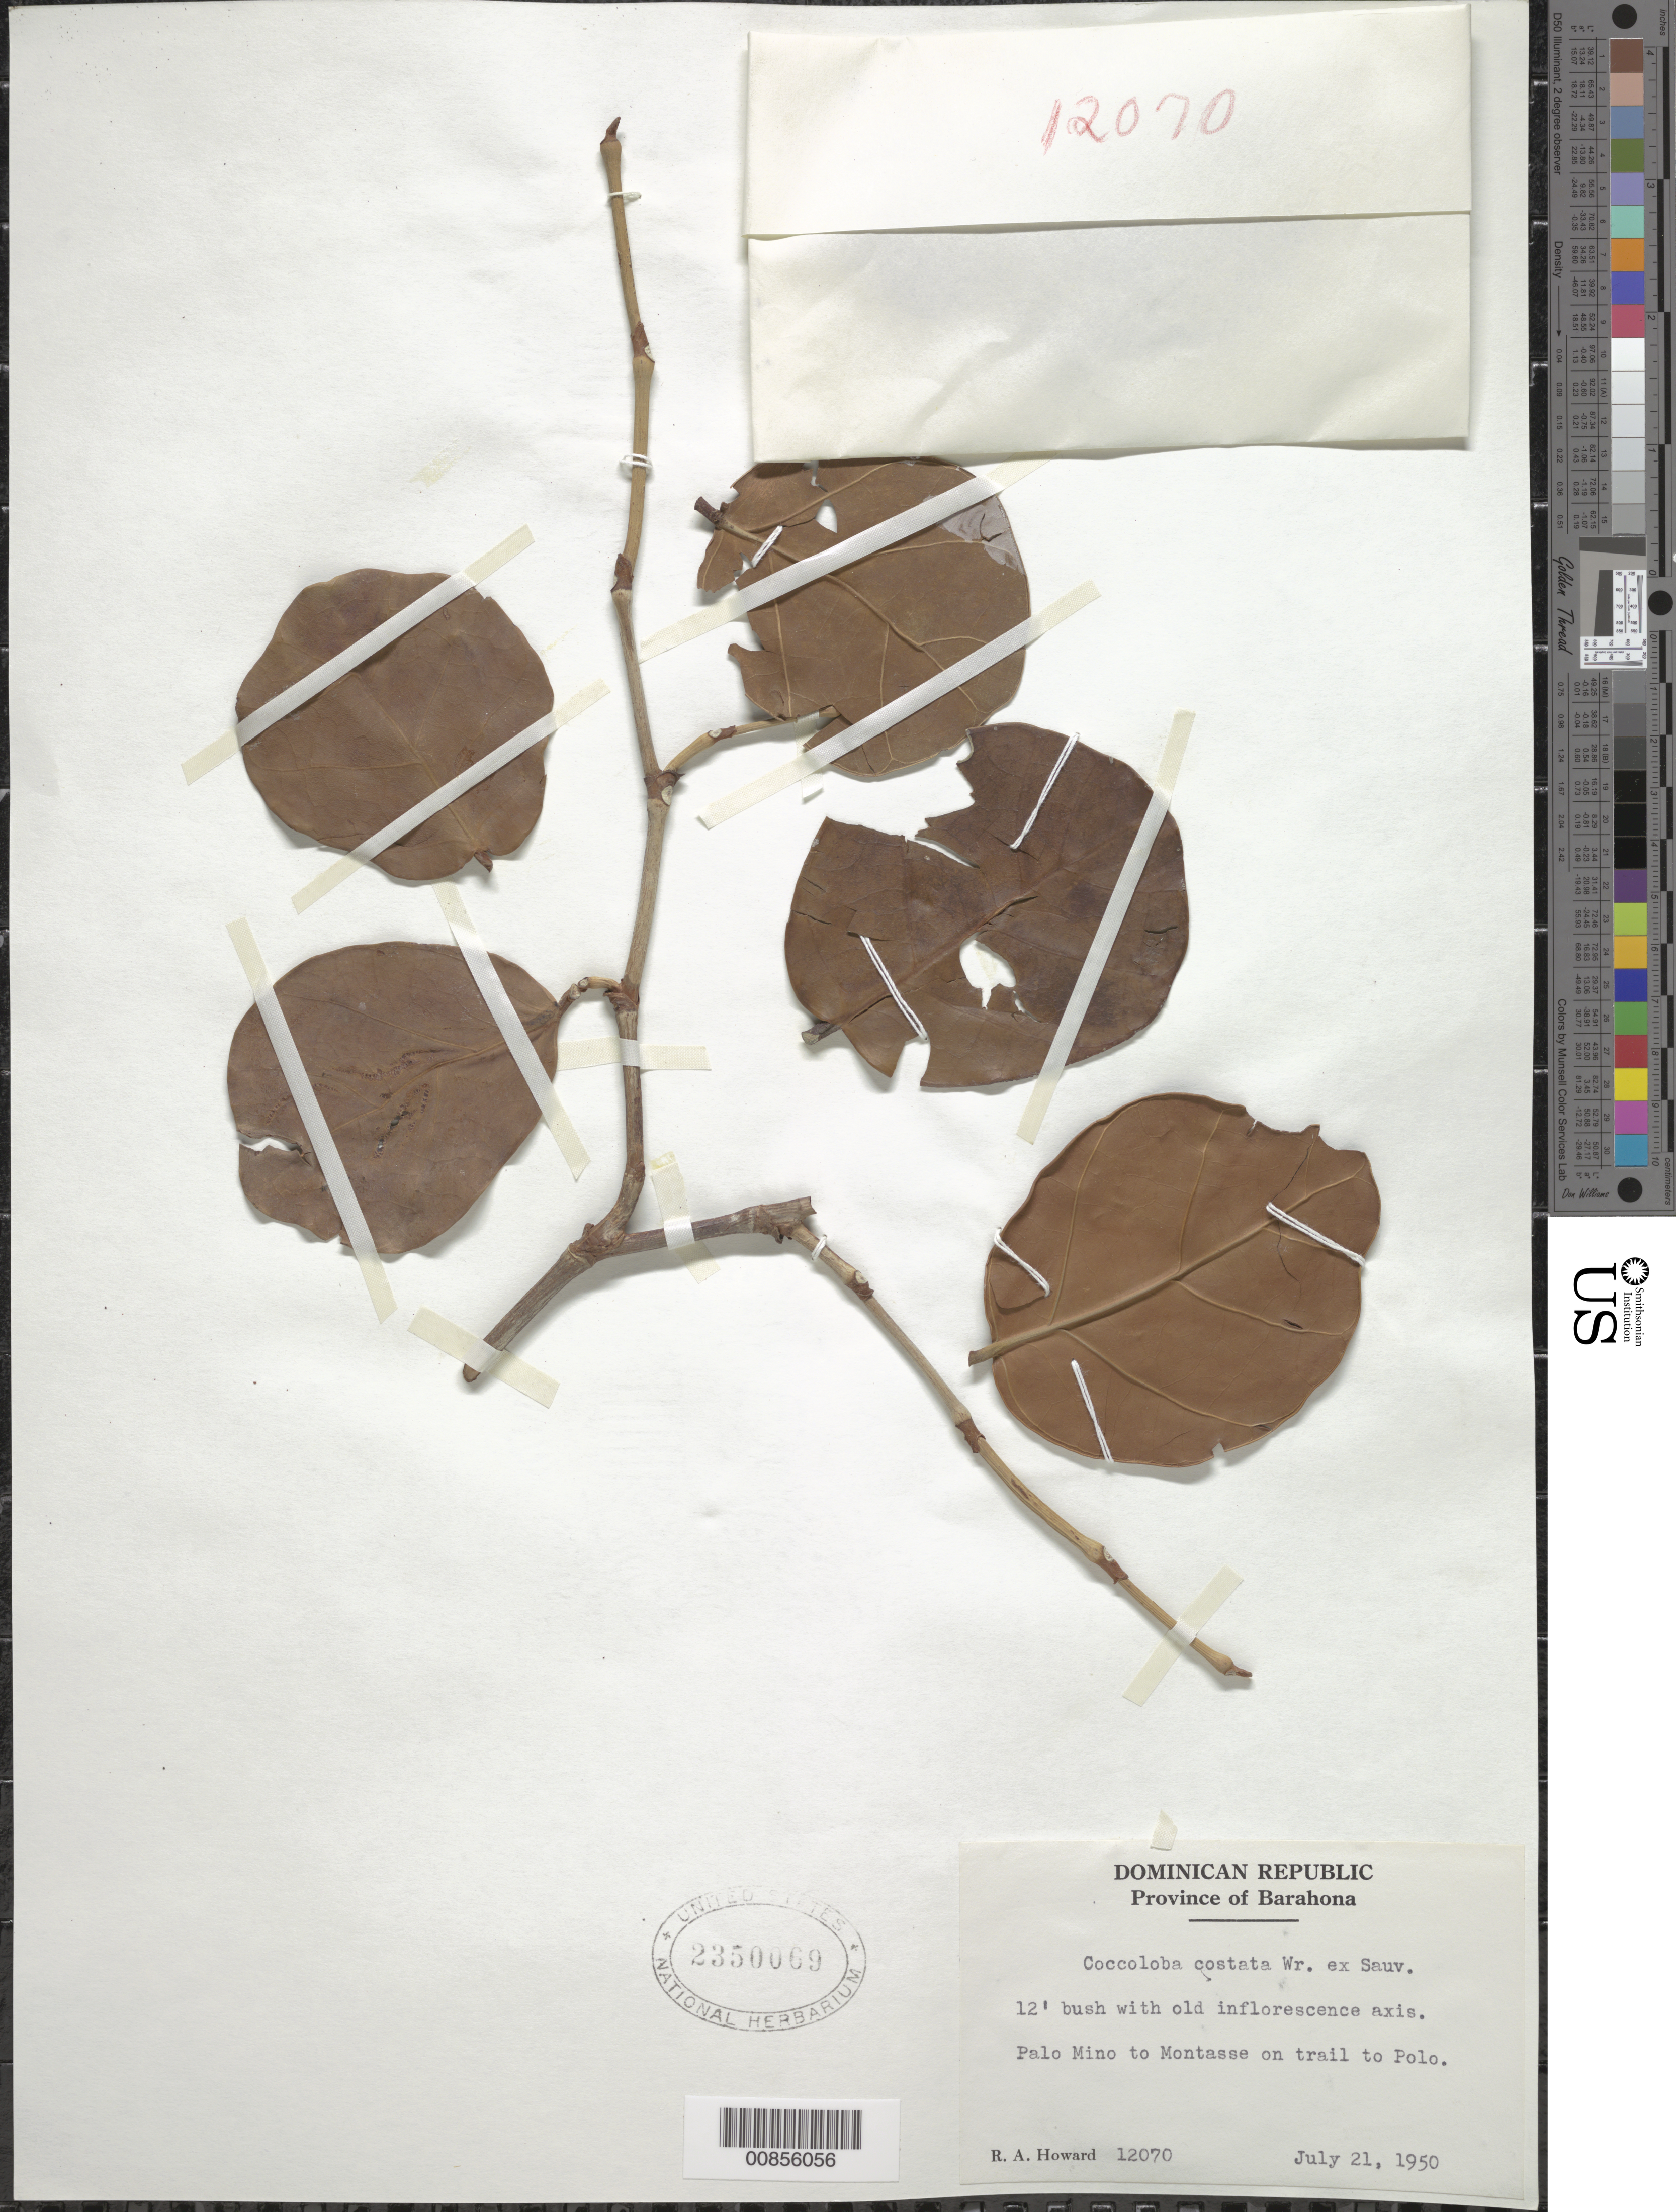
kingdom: Plantae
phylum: Tracheophyta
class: Magnoliopsida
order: Caryophyllales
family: Polygonaceae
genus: Coccoloba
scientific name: Coccoloba costata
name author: C. Wright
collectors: R. A. Howard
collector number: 12070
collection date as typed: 21 Jul 1950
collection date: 1950-07-21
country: Dominican Republic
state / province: Barahona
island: Hispaniola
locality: Palo Mino to Montasse on trail to Polo.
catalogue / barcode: US 2350069